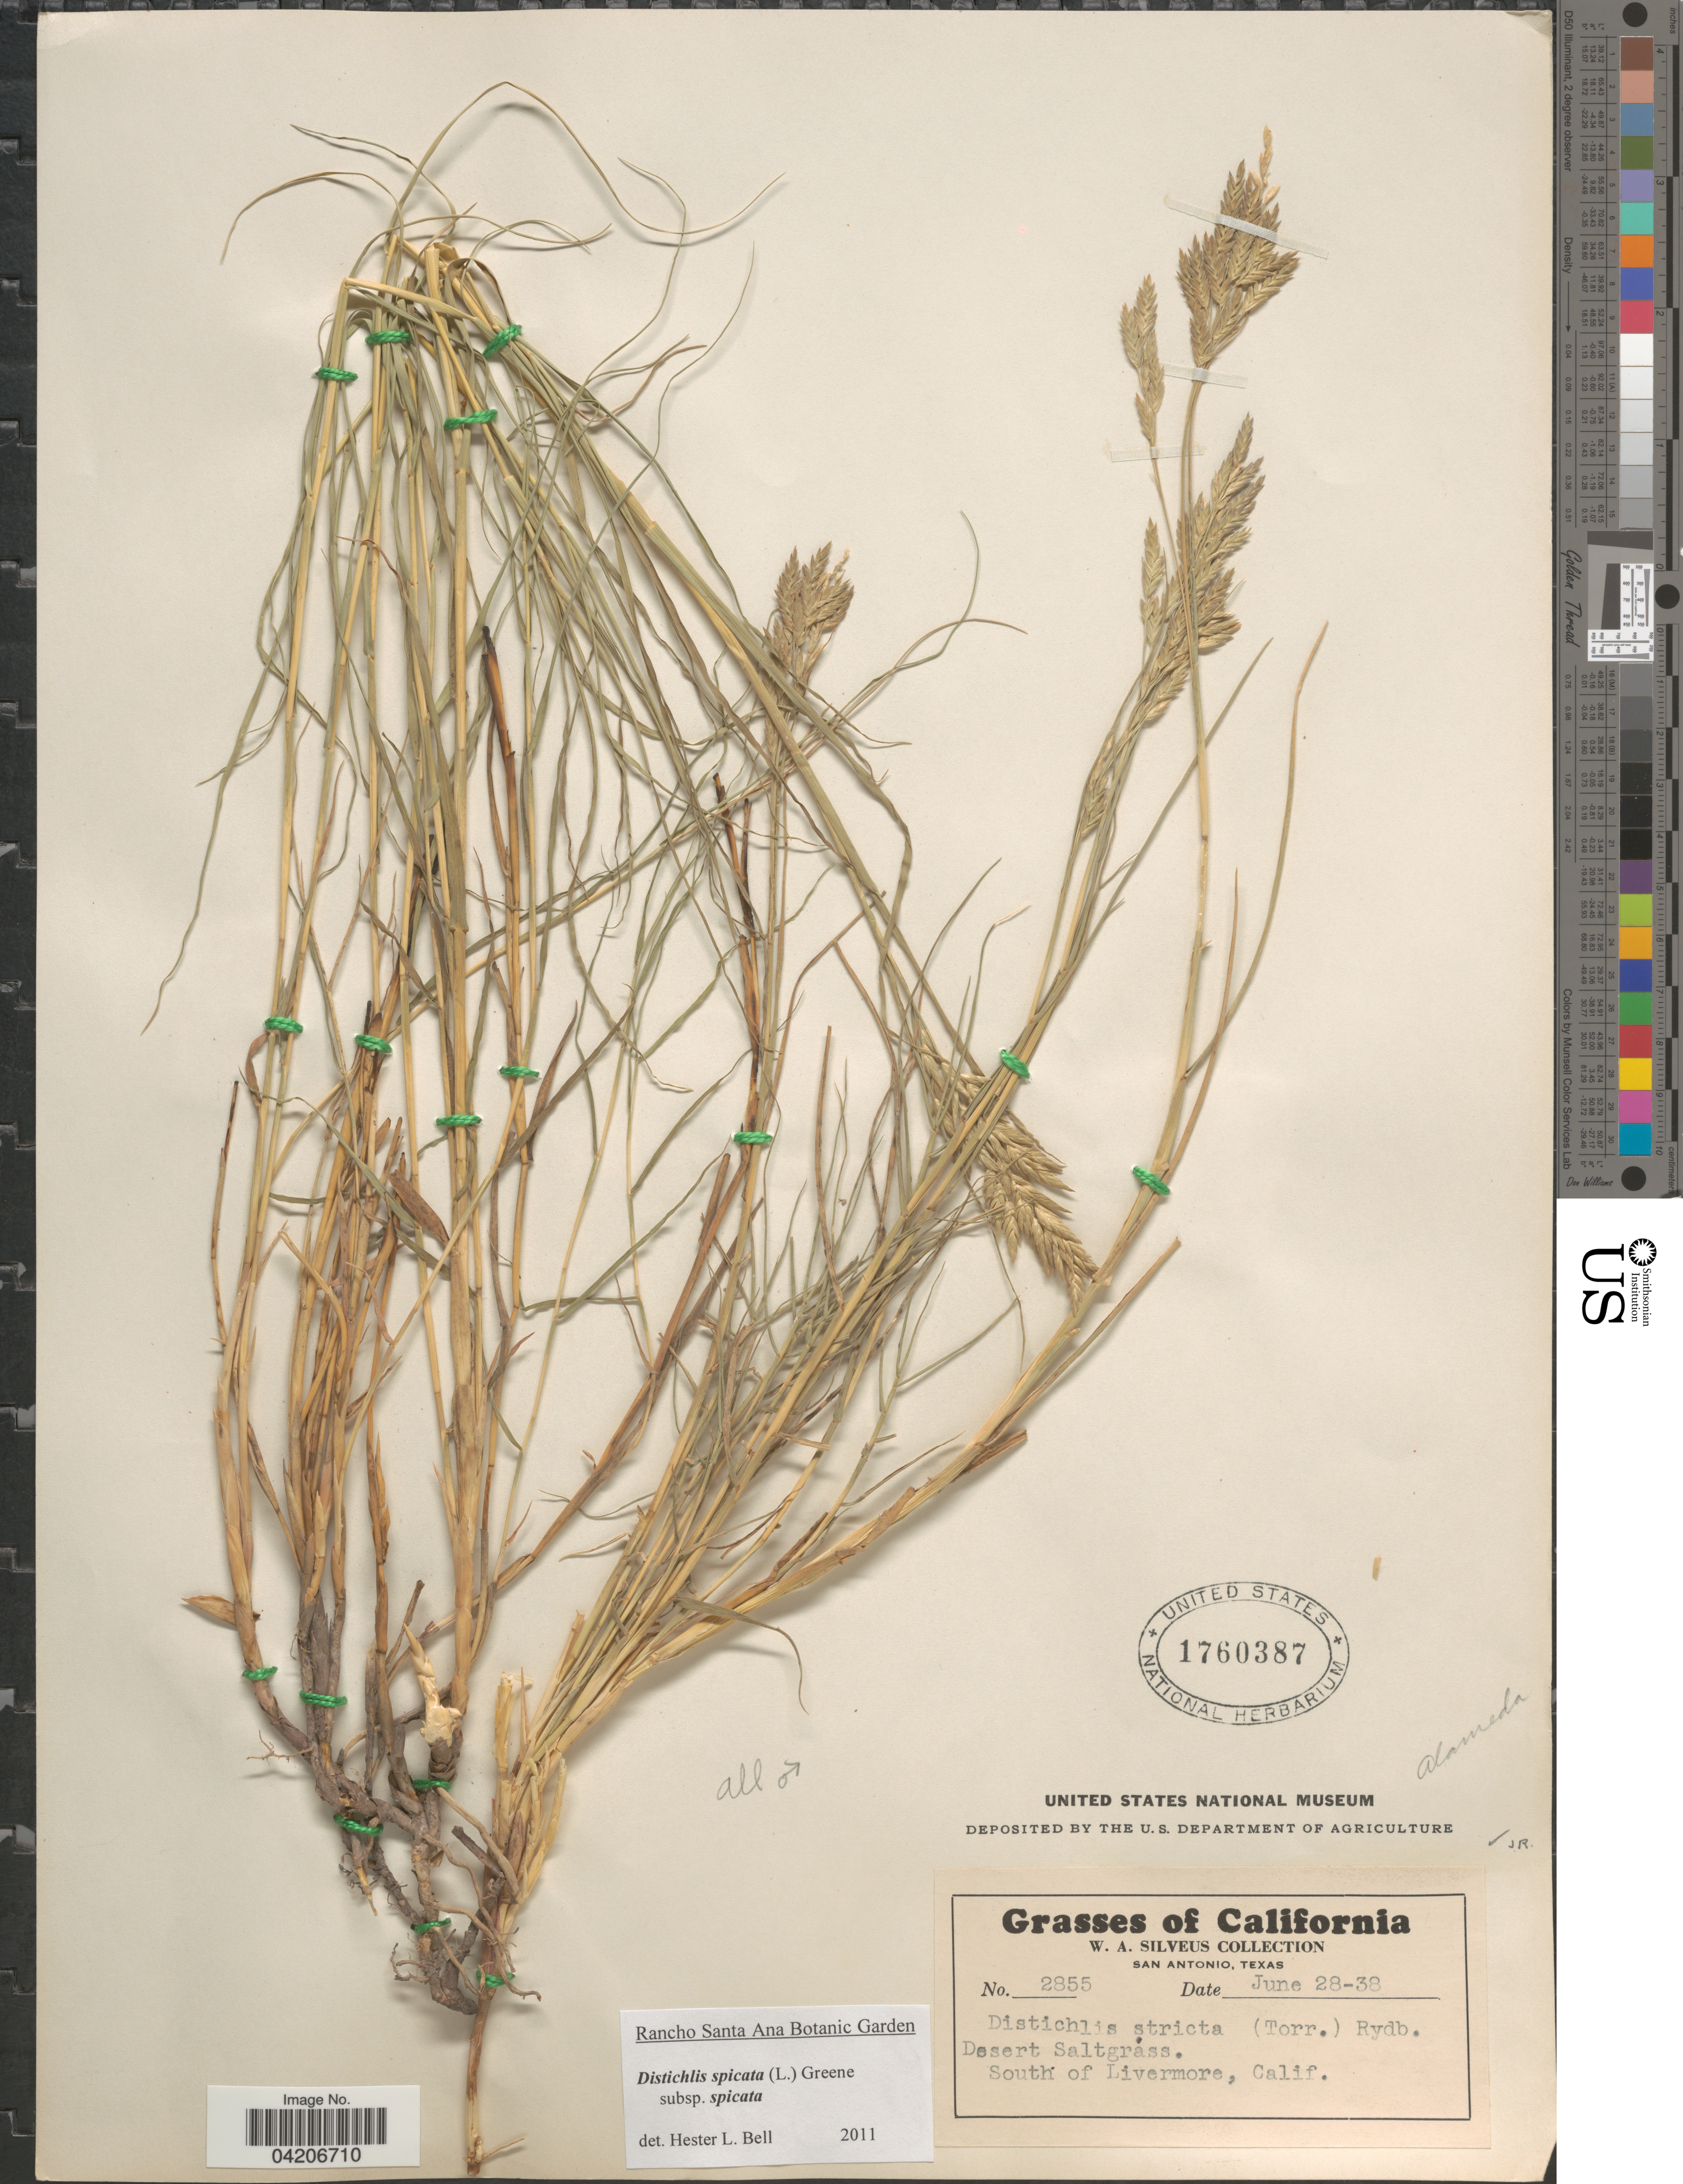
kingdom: Plantae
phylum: Tracheophyta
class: Liliopsida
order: Poales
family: Poaceae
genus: Distichlis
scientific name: Distichlis spicata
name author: (L.) Greene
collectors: W. Silveus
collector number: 2855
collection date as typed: Transcribed d/m/y: 28/6/38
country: United States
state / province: California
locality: South of Livermore.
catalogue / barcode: US 1760387